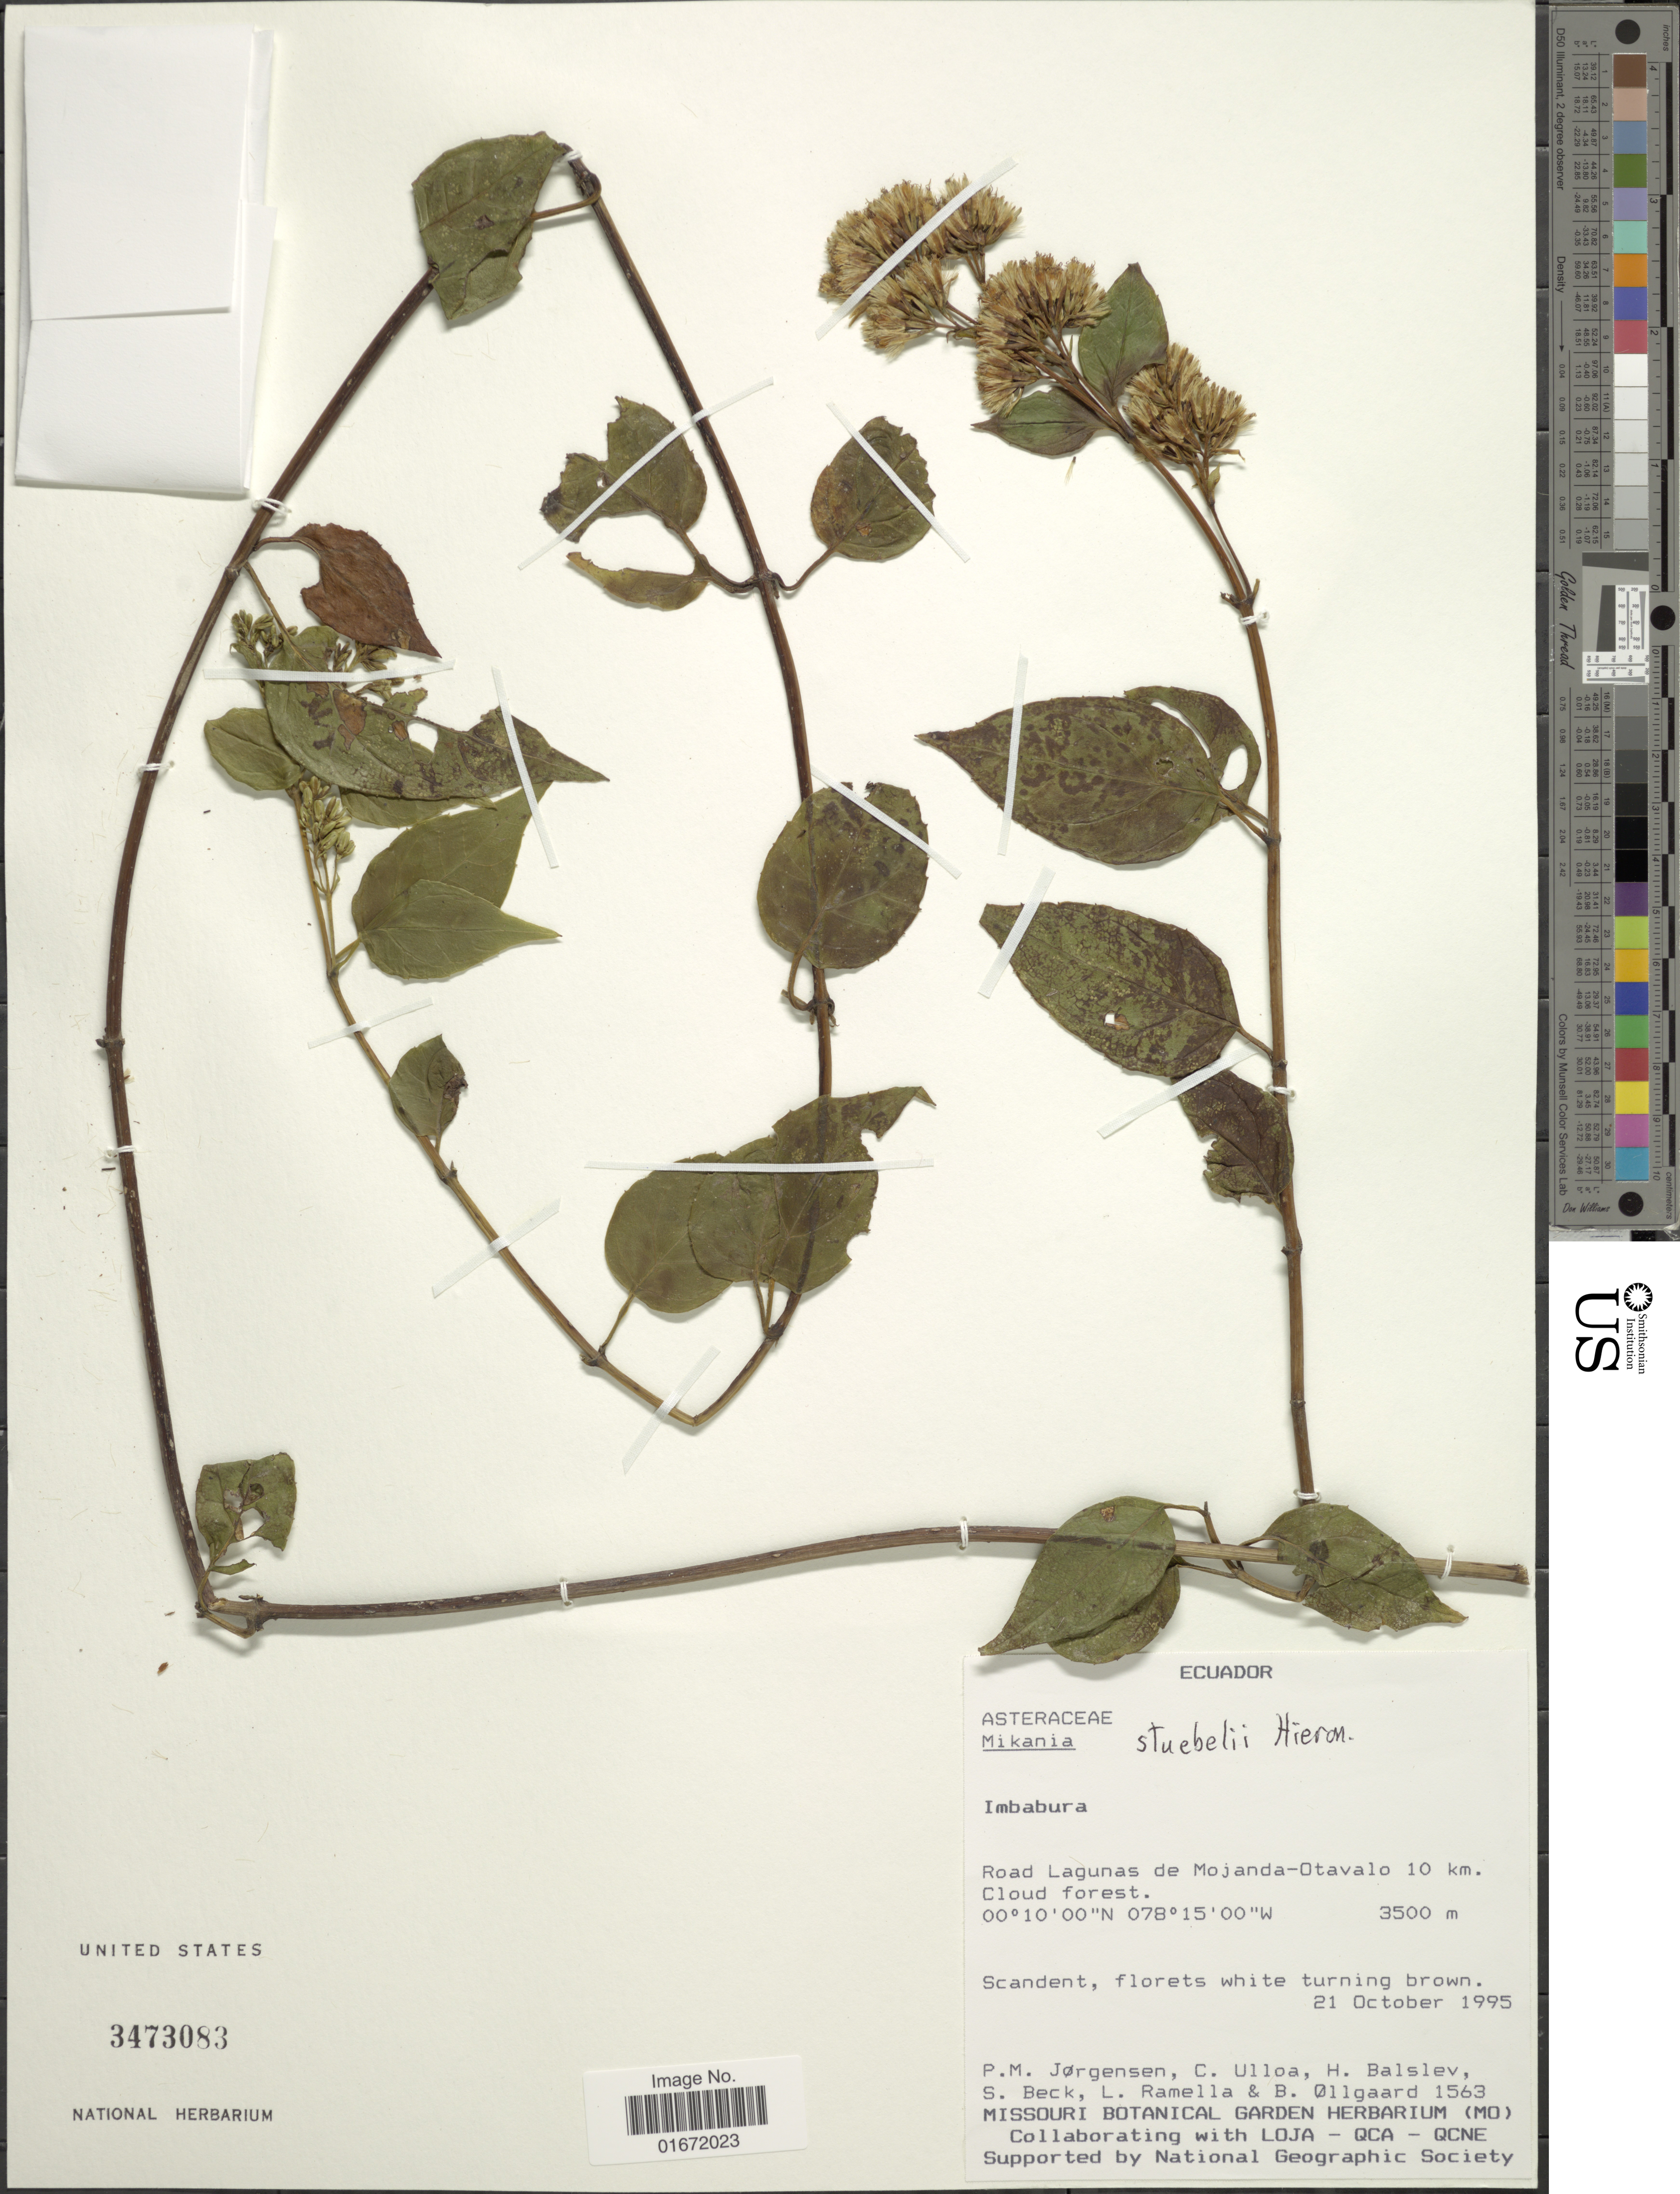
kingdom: Plantae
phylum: Tracheophyta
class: Magnoliopsida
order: Asterales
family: Asteraceae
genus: Mikania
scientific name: Mikania stuebelii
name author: Hieron.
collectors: P. Jørgensen, C. Ulloa, H. Balslev, S. G. Beck & et al.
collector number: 1563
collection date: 1995-10-21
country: Ecuador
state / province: Imbabura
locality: Imbabura. Road Lagunas de Mojanda-Otavalo 10 km.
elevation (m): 3500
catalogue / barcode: US 3473083